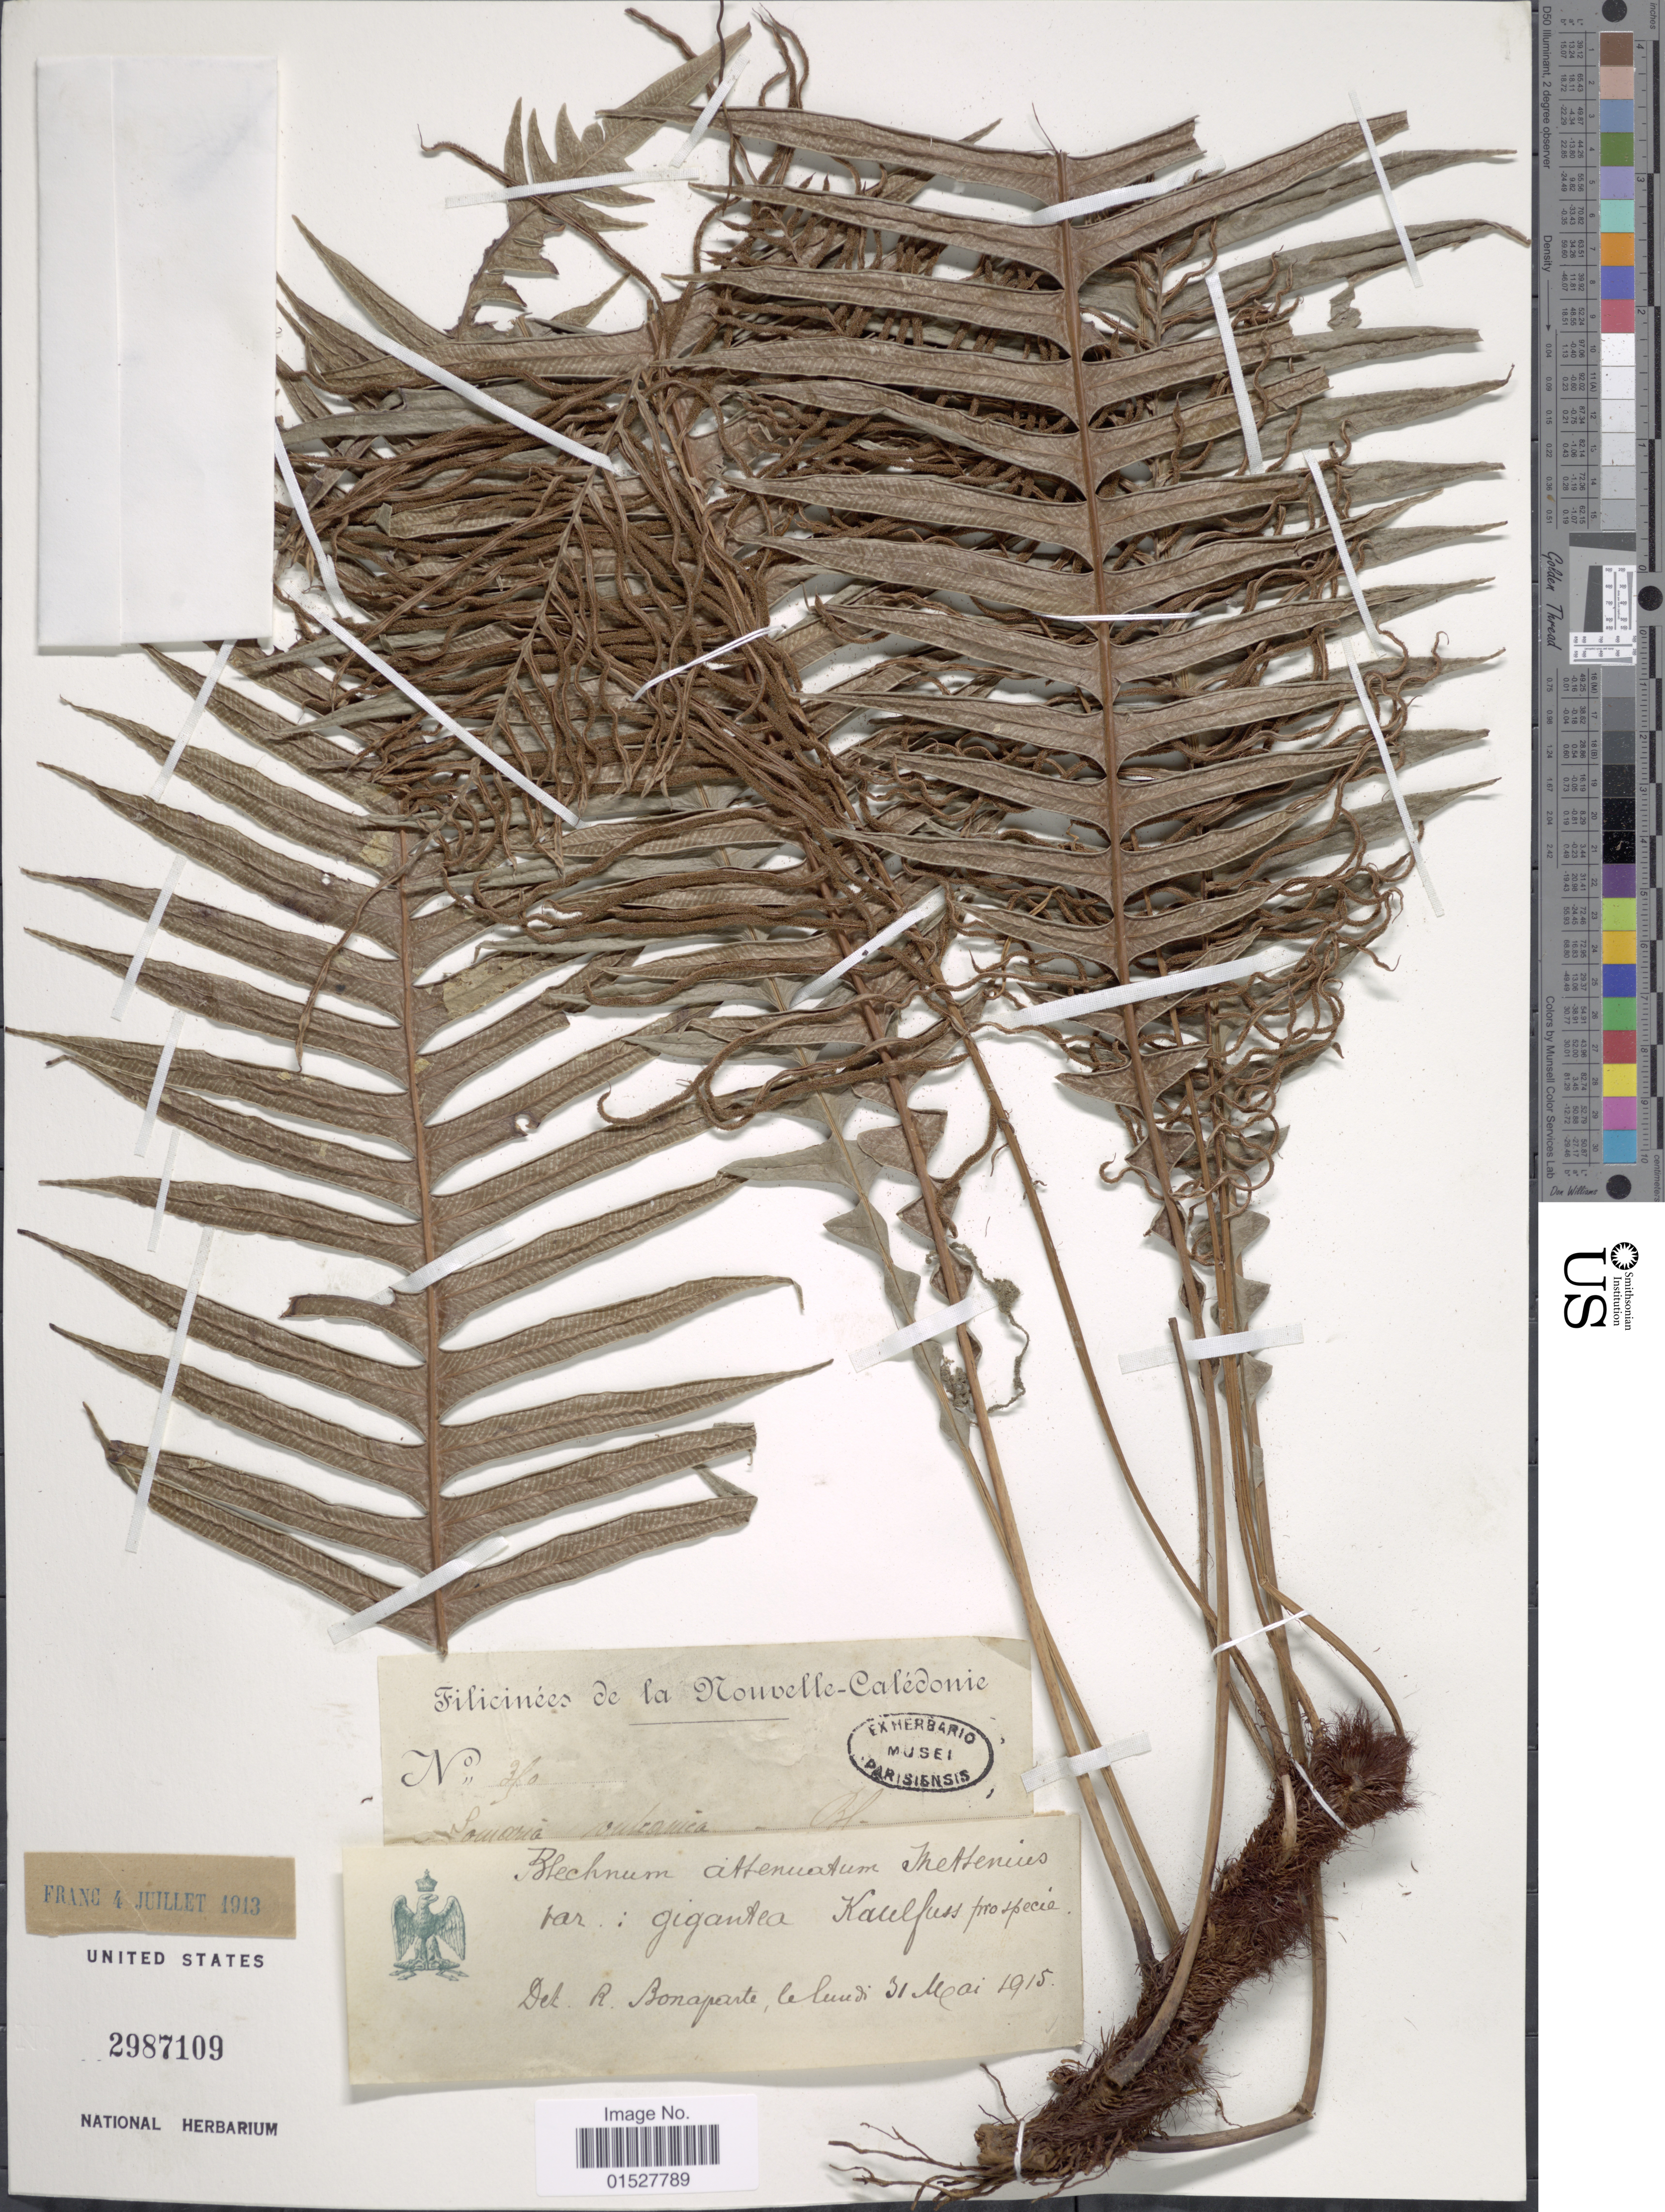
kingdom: Plantae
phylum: Tracheophyta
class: Polypodiopsida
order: Polypodiales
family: Blechnaceae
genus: Blechnum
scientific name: Blechnum attenuatum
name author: (Sw.) Mett.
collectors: ex herb. Mus. Paris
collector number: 370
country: New Caledonia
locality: Samaria. [interpreted]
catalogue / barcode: US 2987109